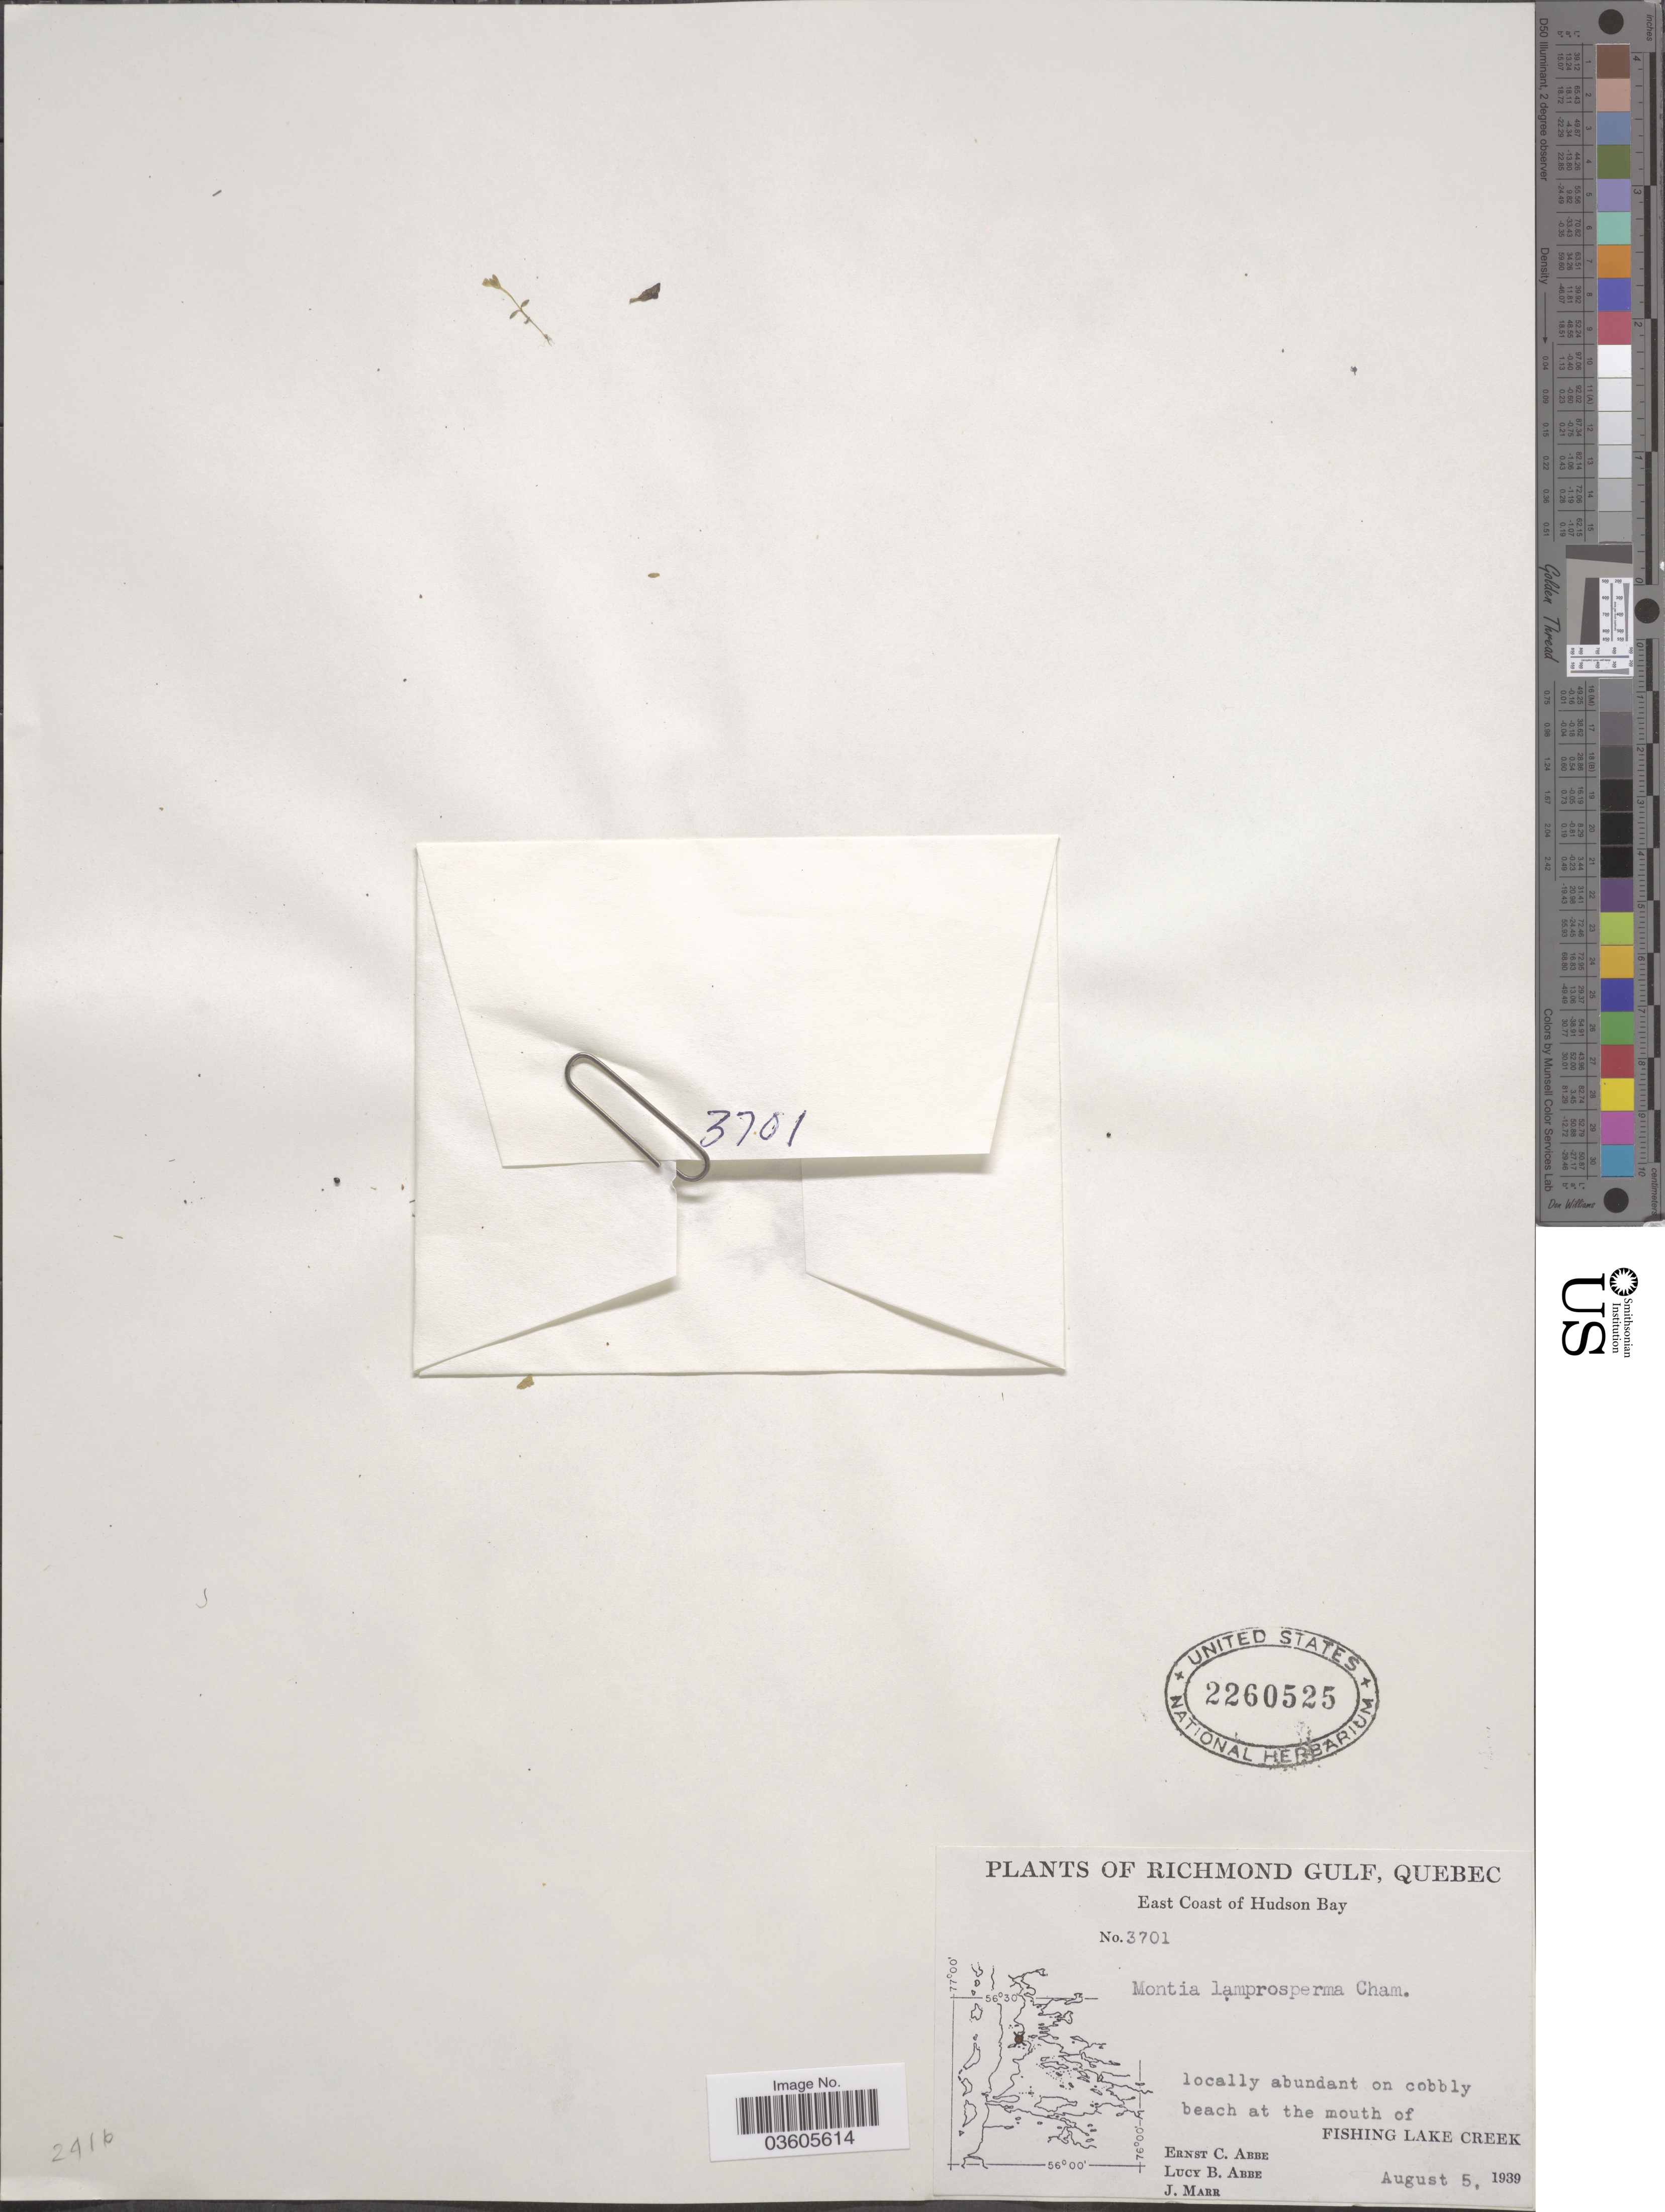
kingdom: Plantae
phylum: Tracheophyta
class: Magnoliopsida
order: Caryophyllales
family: Montiaceae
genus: Montia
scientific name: Montia lamprosperma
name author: Cham.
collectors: E. C. Abbe, L. B. Abbe & J. Marr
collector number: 3701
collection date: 1939-08-05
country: Canada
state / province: Quebec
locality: Richmond Gulf. East Coast of Hudson Bay. At the mouth of Fishing Lake Creek.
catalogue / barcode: US 2260525